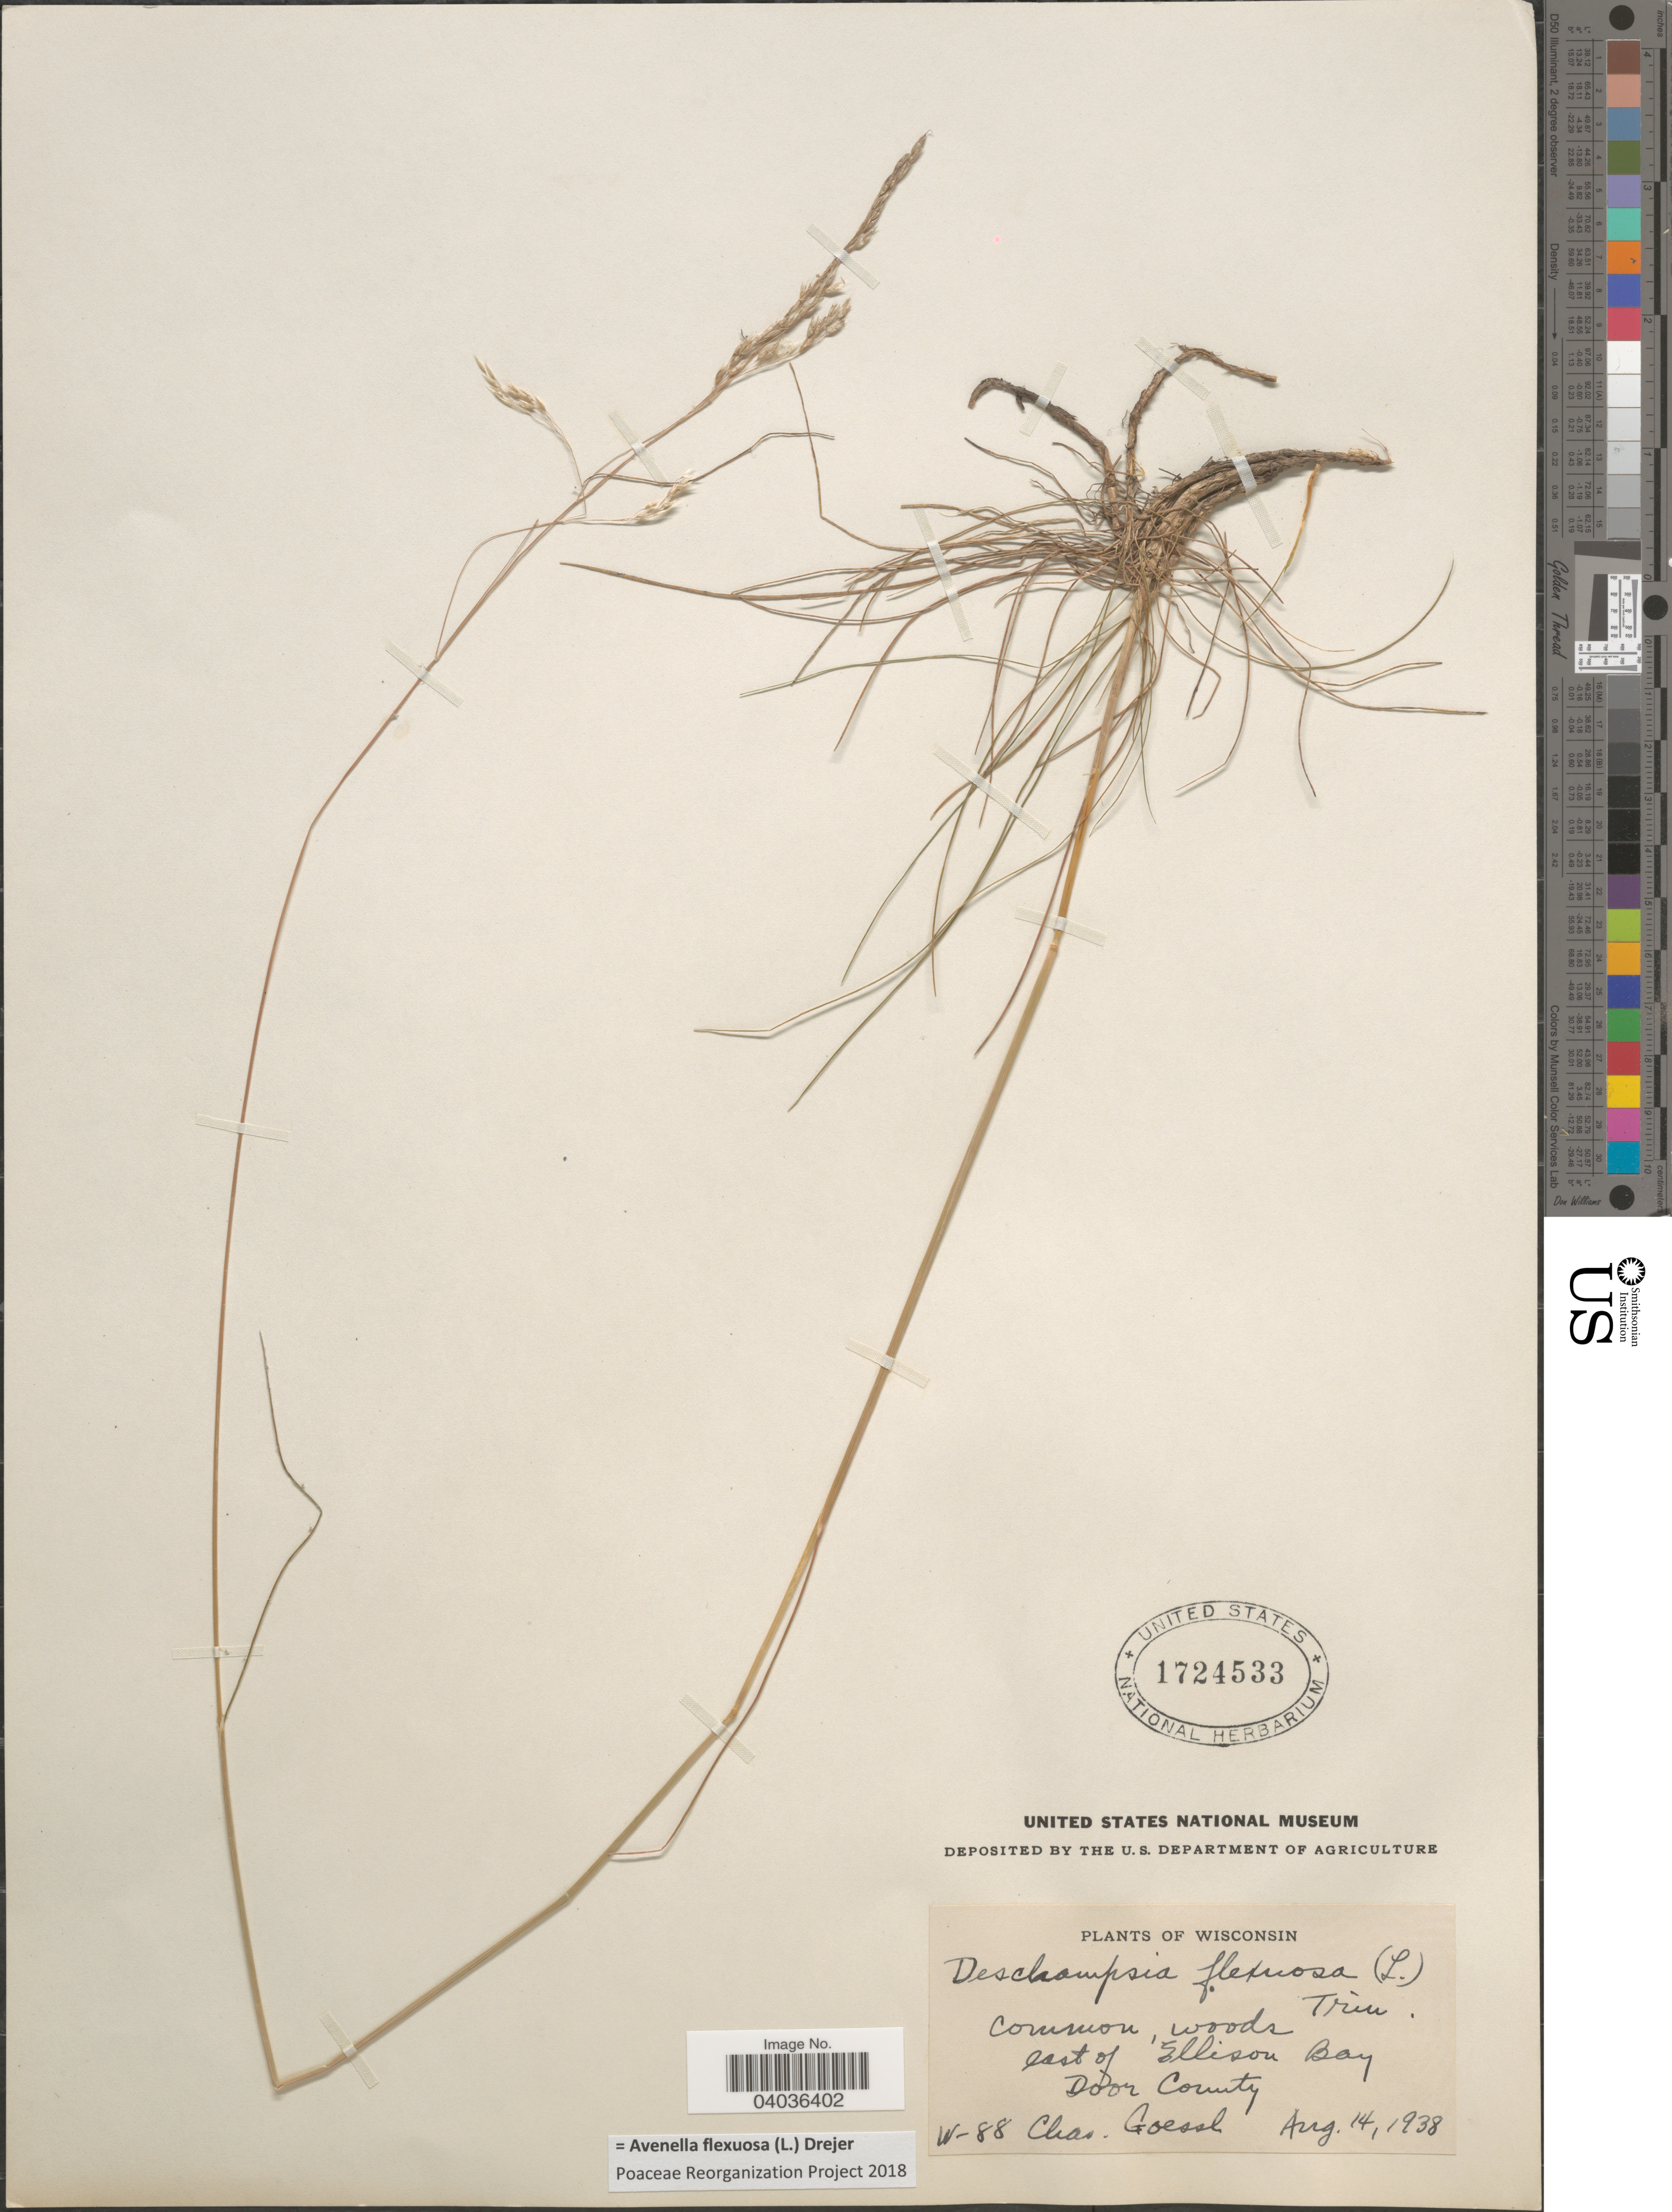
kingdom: Plantae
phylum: Tracheophyta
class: Liliopsida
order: Poales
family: Poaceae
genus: Avenella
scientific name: Avenella flexuosa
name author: (L.) Drejer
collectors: C. Goessl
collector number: W-88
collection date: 1938-08-14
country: United States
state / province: Wisconsin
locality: East of Ellison Bay, Door County.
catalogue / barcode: US 1724533